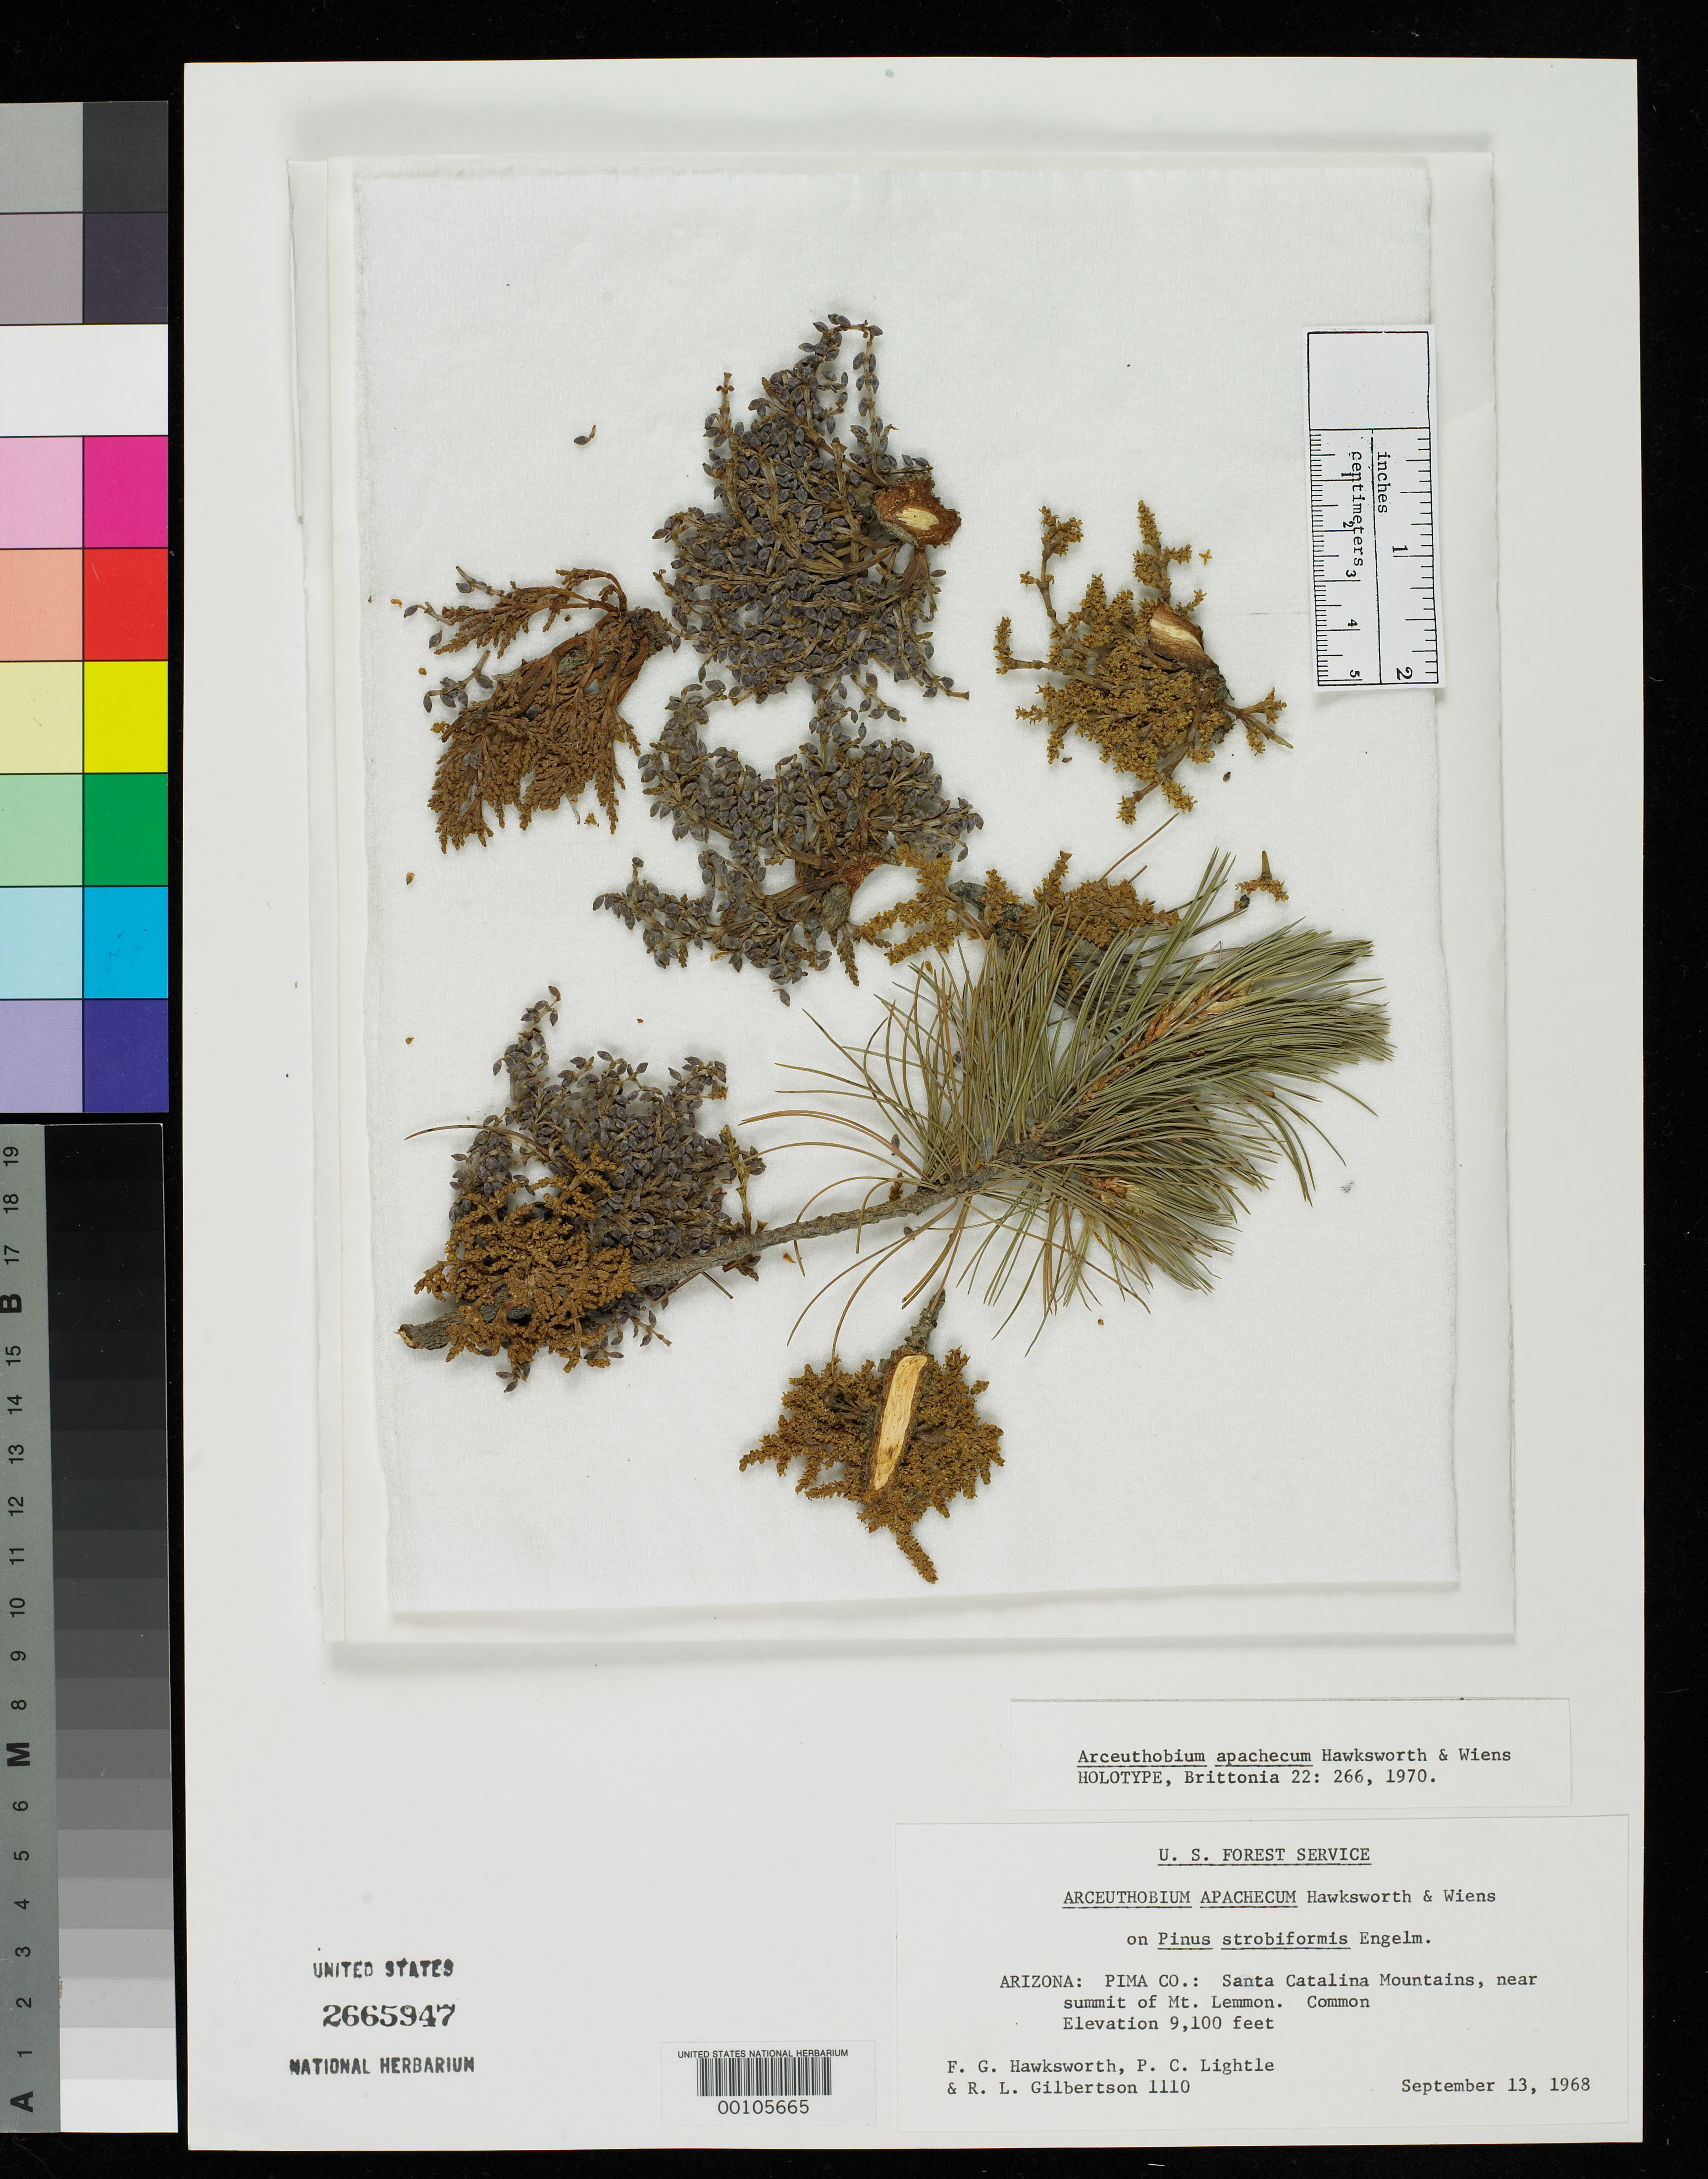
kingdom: Plantae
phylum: Tracheophyta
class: Magnoliopsida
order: Santalales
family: Viscaceae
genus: Arceuthobium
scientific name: Arceuthobium apachecum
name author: Hawksw. & Wiens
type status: Holotype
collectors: F. G. Hawksworth, P. Lightle & R. Gilbertson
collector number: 1110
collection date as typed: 13 Sep 1968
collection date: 1968-09-13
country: United States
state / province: Arizona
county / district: Pima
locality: Santa Catalina Mountains, Mount Lemmon.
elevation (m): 2774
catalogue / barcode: US 2665947